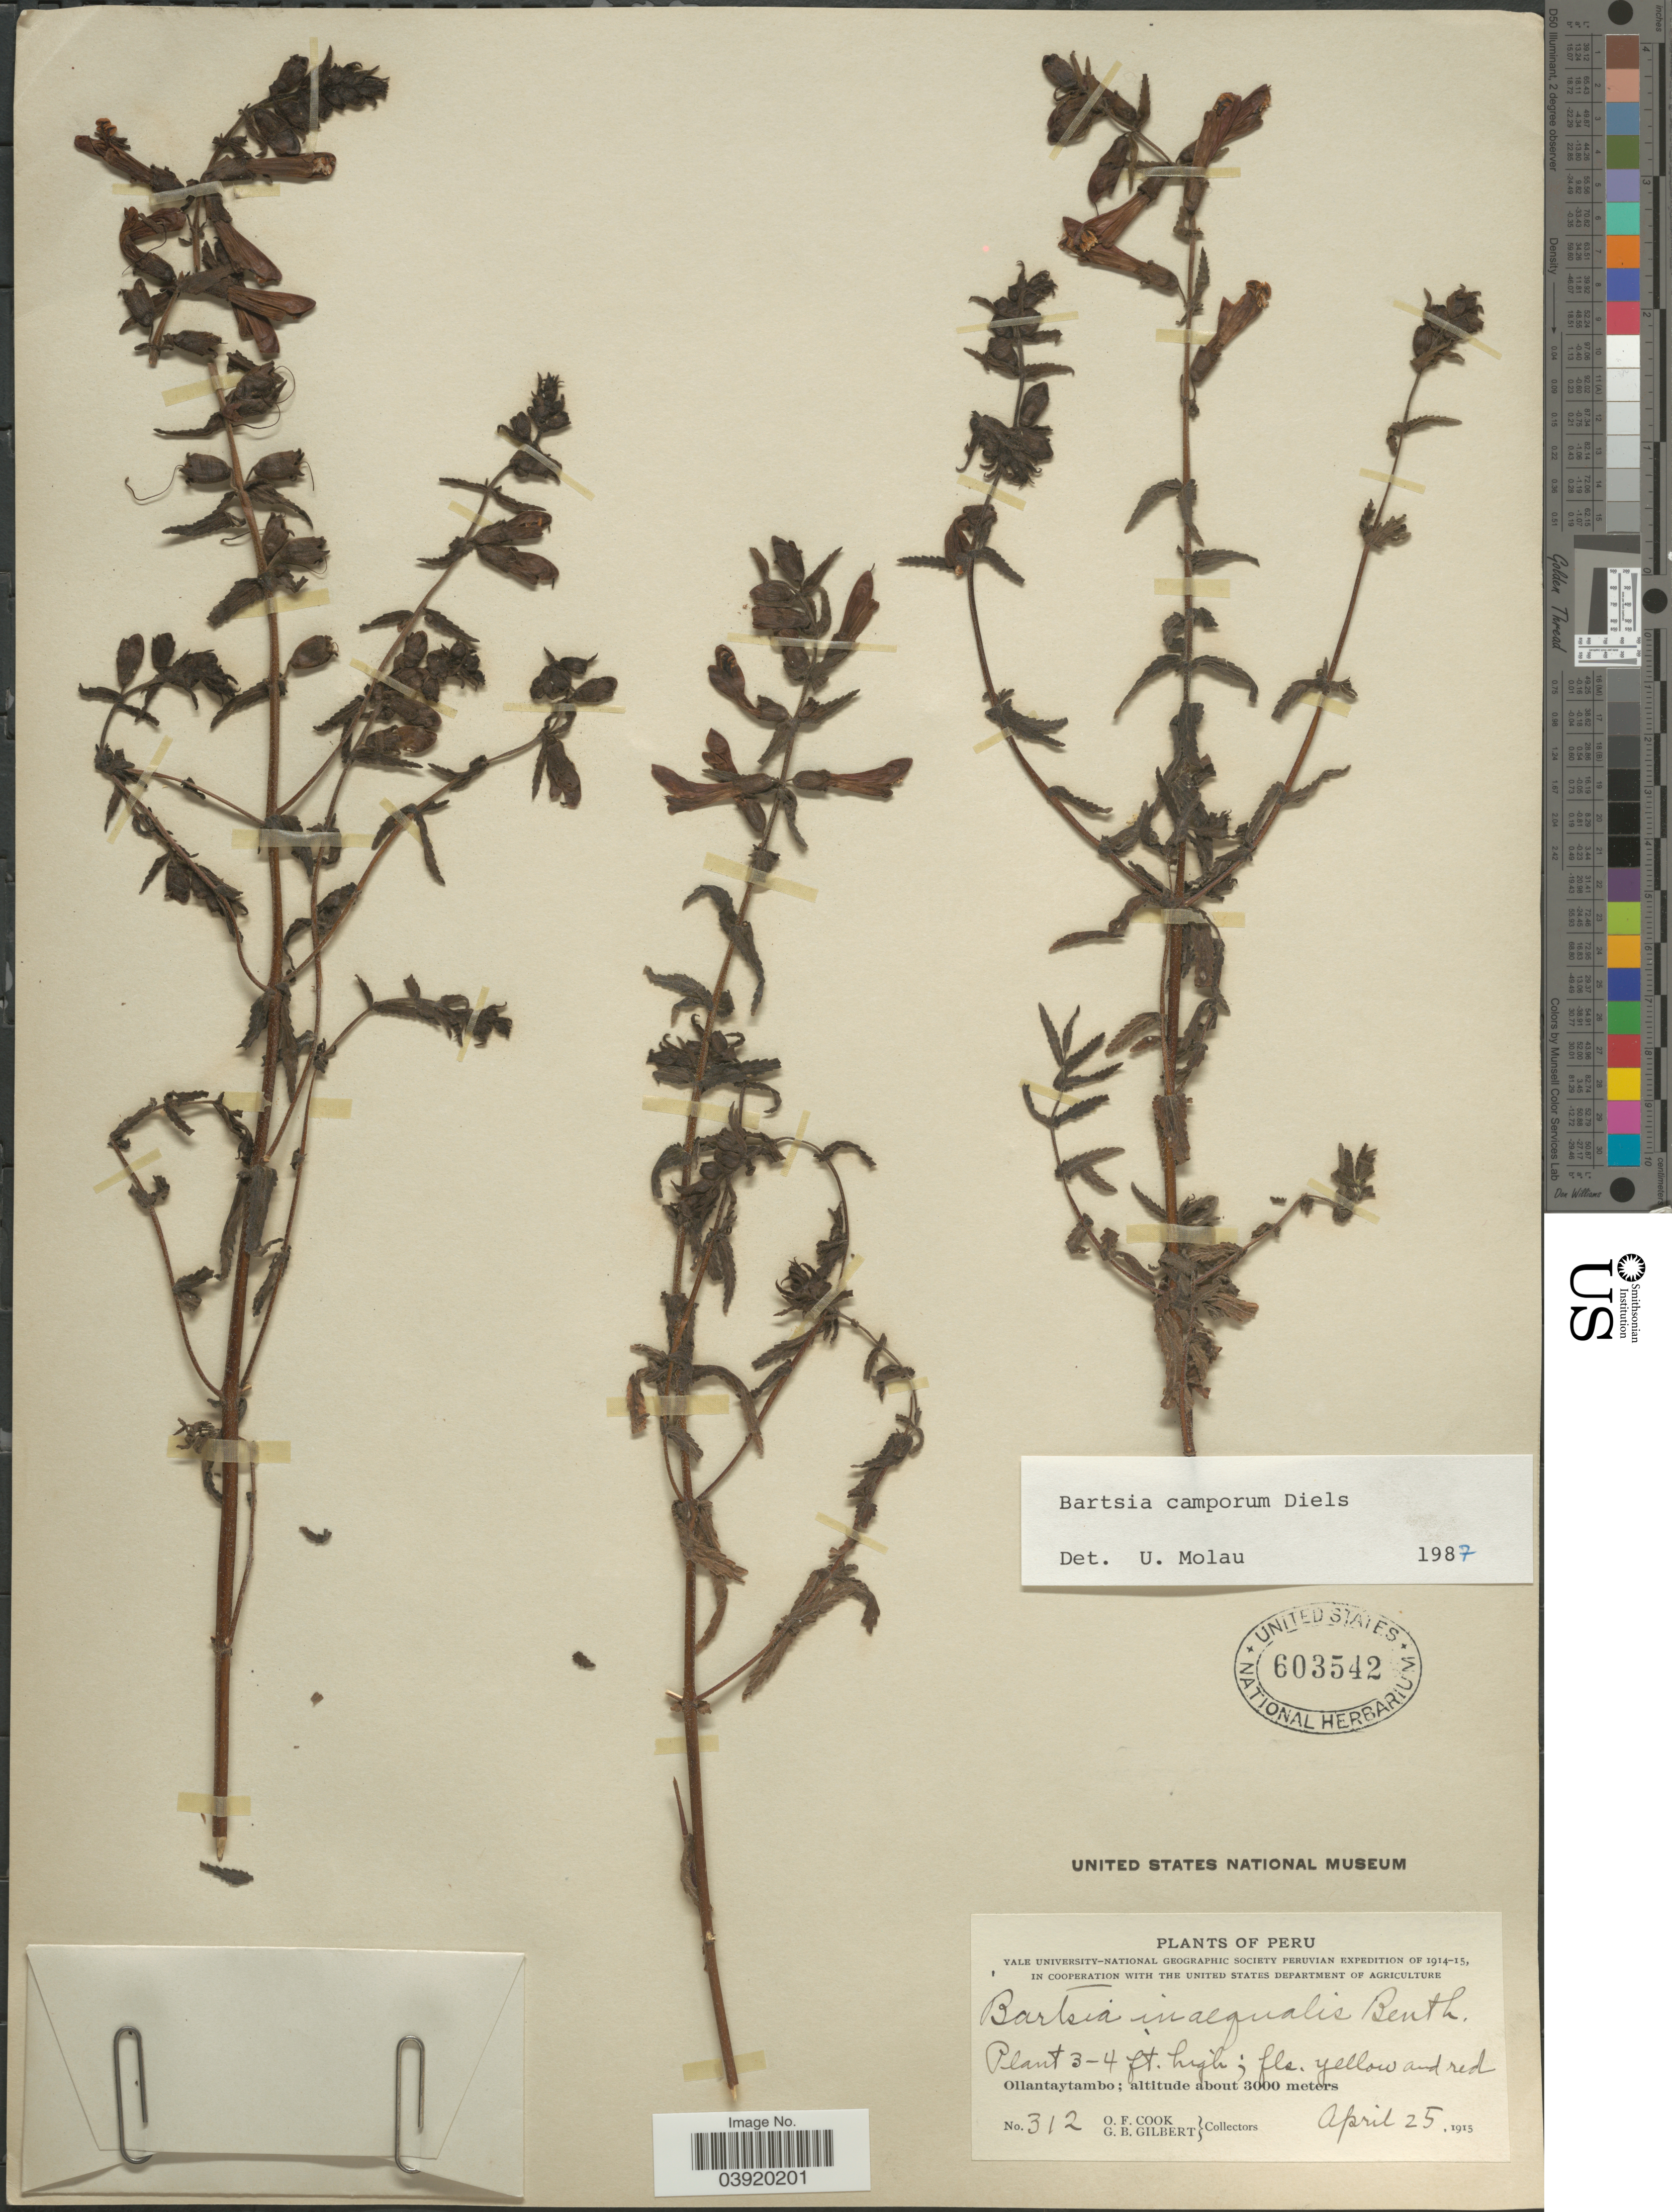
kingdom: Plantae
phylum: Tracheophyta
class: Magnoliopsida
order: Lamiales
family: Orobanchaceae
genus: Bartsia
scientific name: Bartsia camporum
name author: Diels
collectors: O. F. Cook & G. B. Gilbert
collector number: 312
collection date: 1915-04-25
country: Peru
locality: Ollantaytambo.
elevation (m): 3000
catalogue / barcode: US 603542